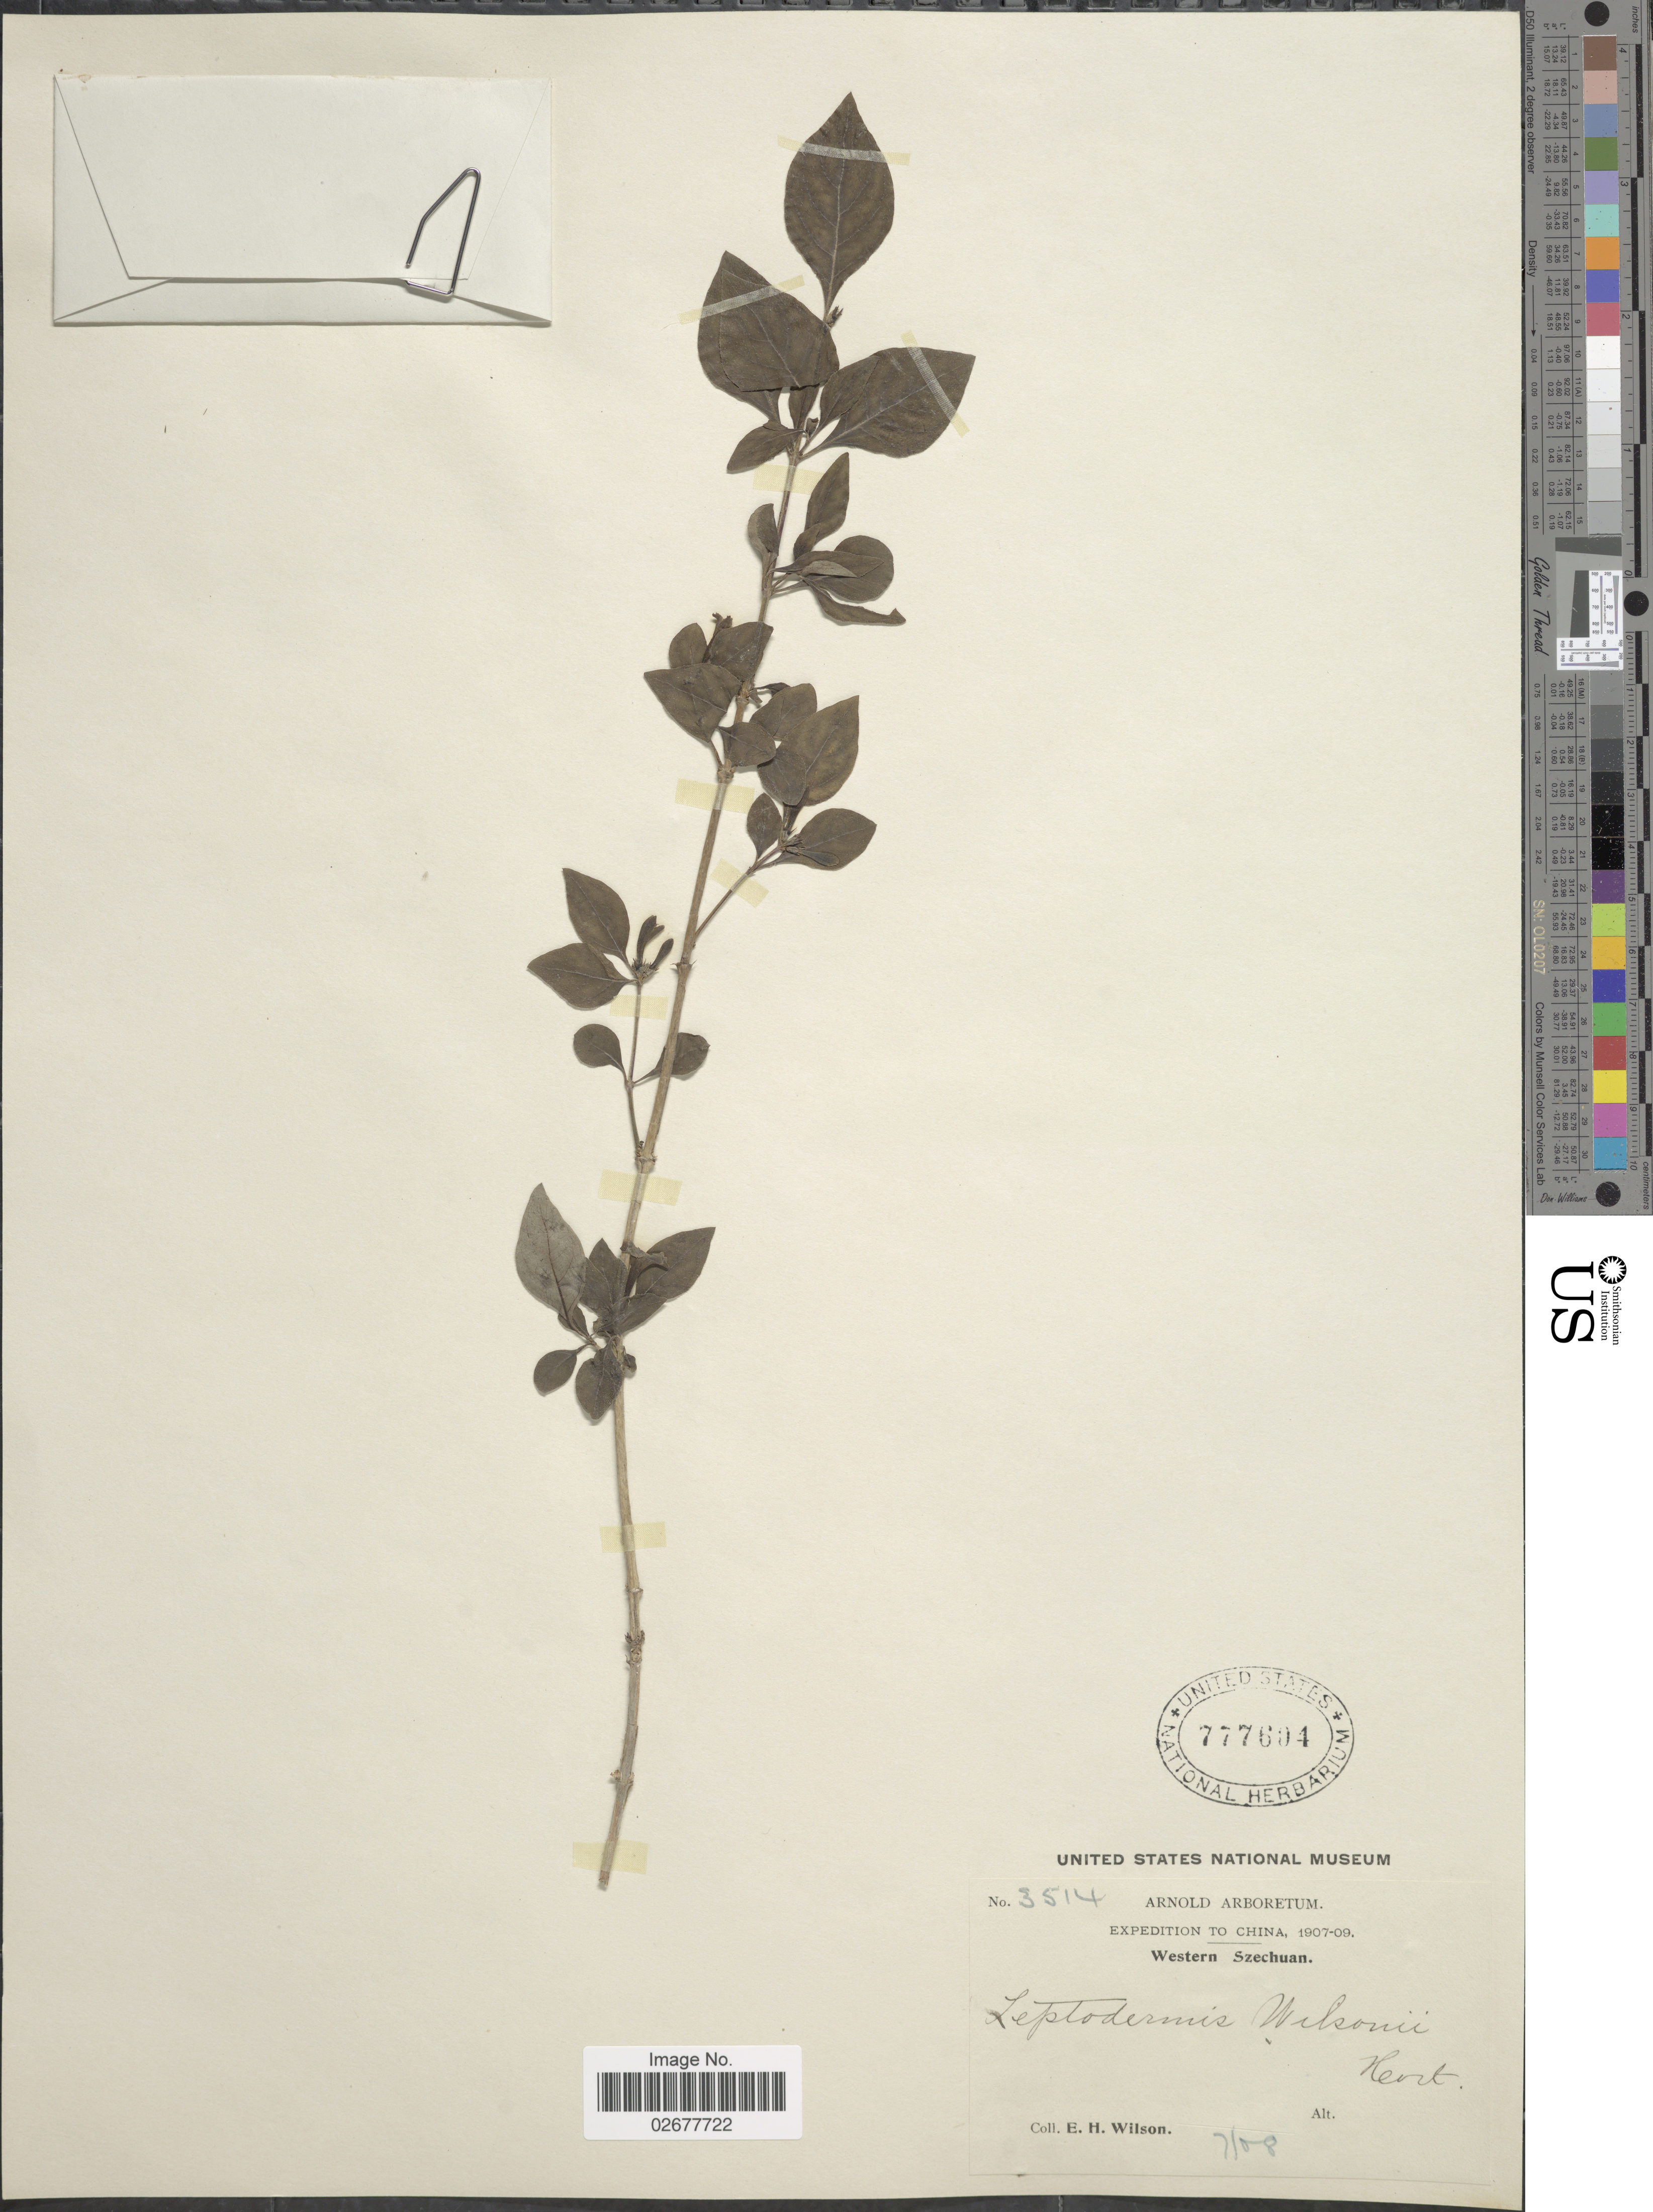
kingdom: Plantae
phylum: Tracheophyta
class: Magnoliopsida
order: Gentianales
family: Rubiaceae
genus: Leptodermis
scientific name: Leptodermis potanini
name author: Batalin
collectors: E. Wilson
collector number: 3514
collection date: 1908-07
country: China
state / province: Sichuan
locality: Western Szechuan.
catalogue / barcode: US 777604